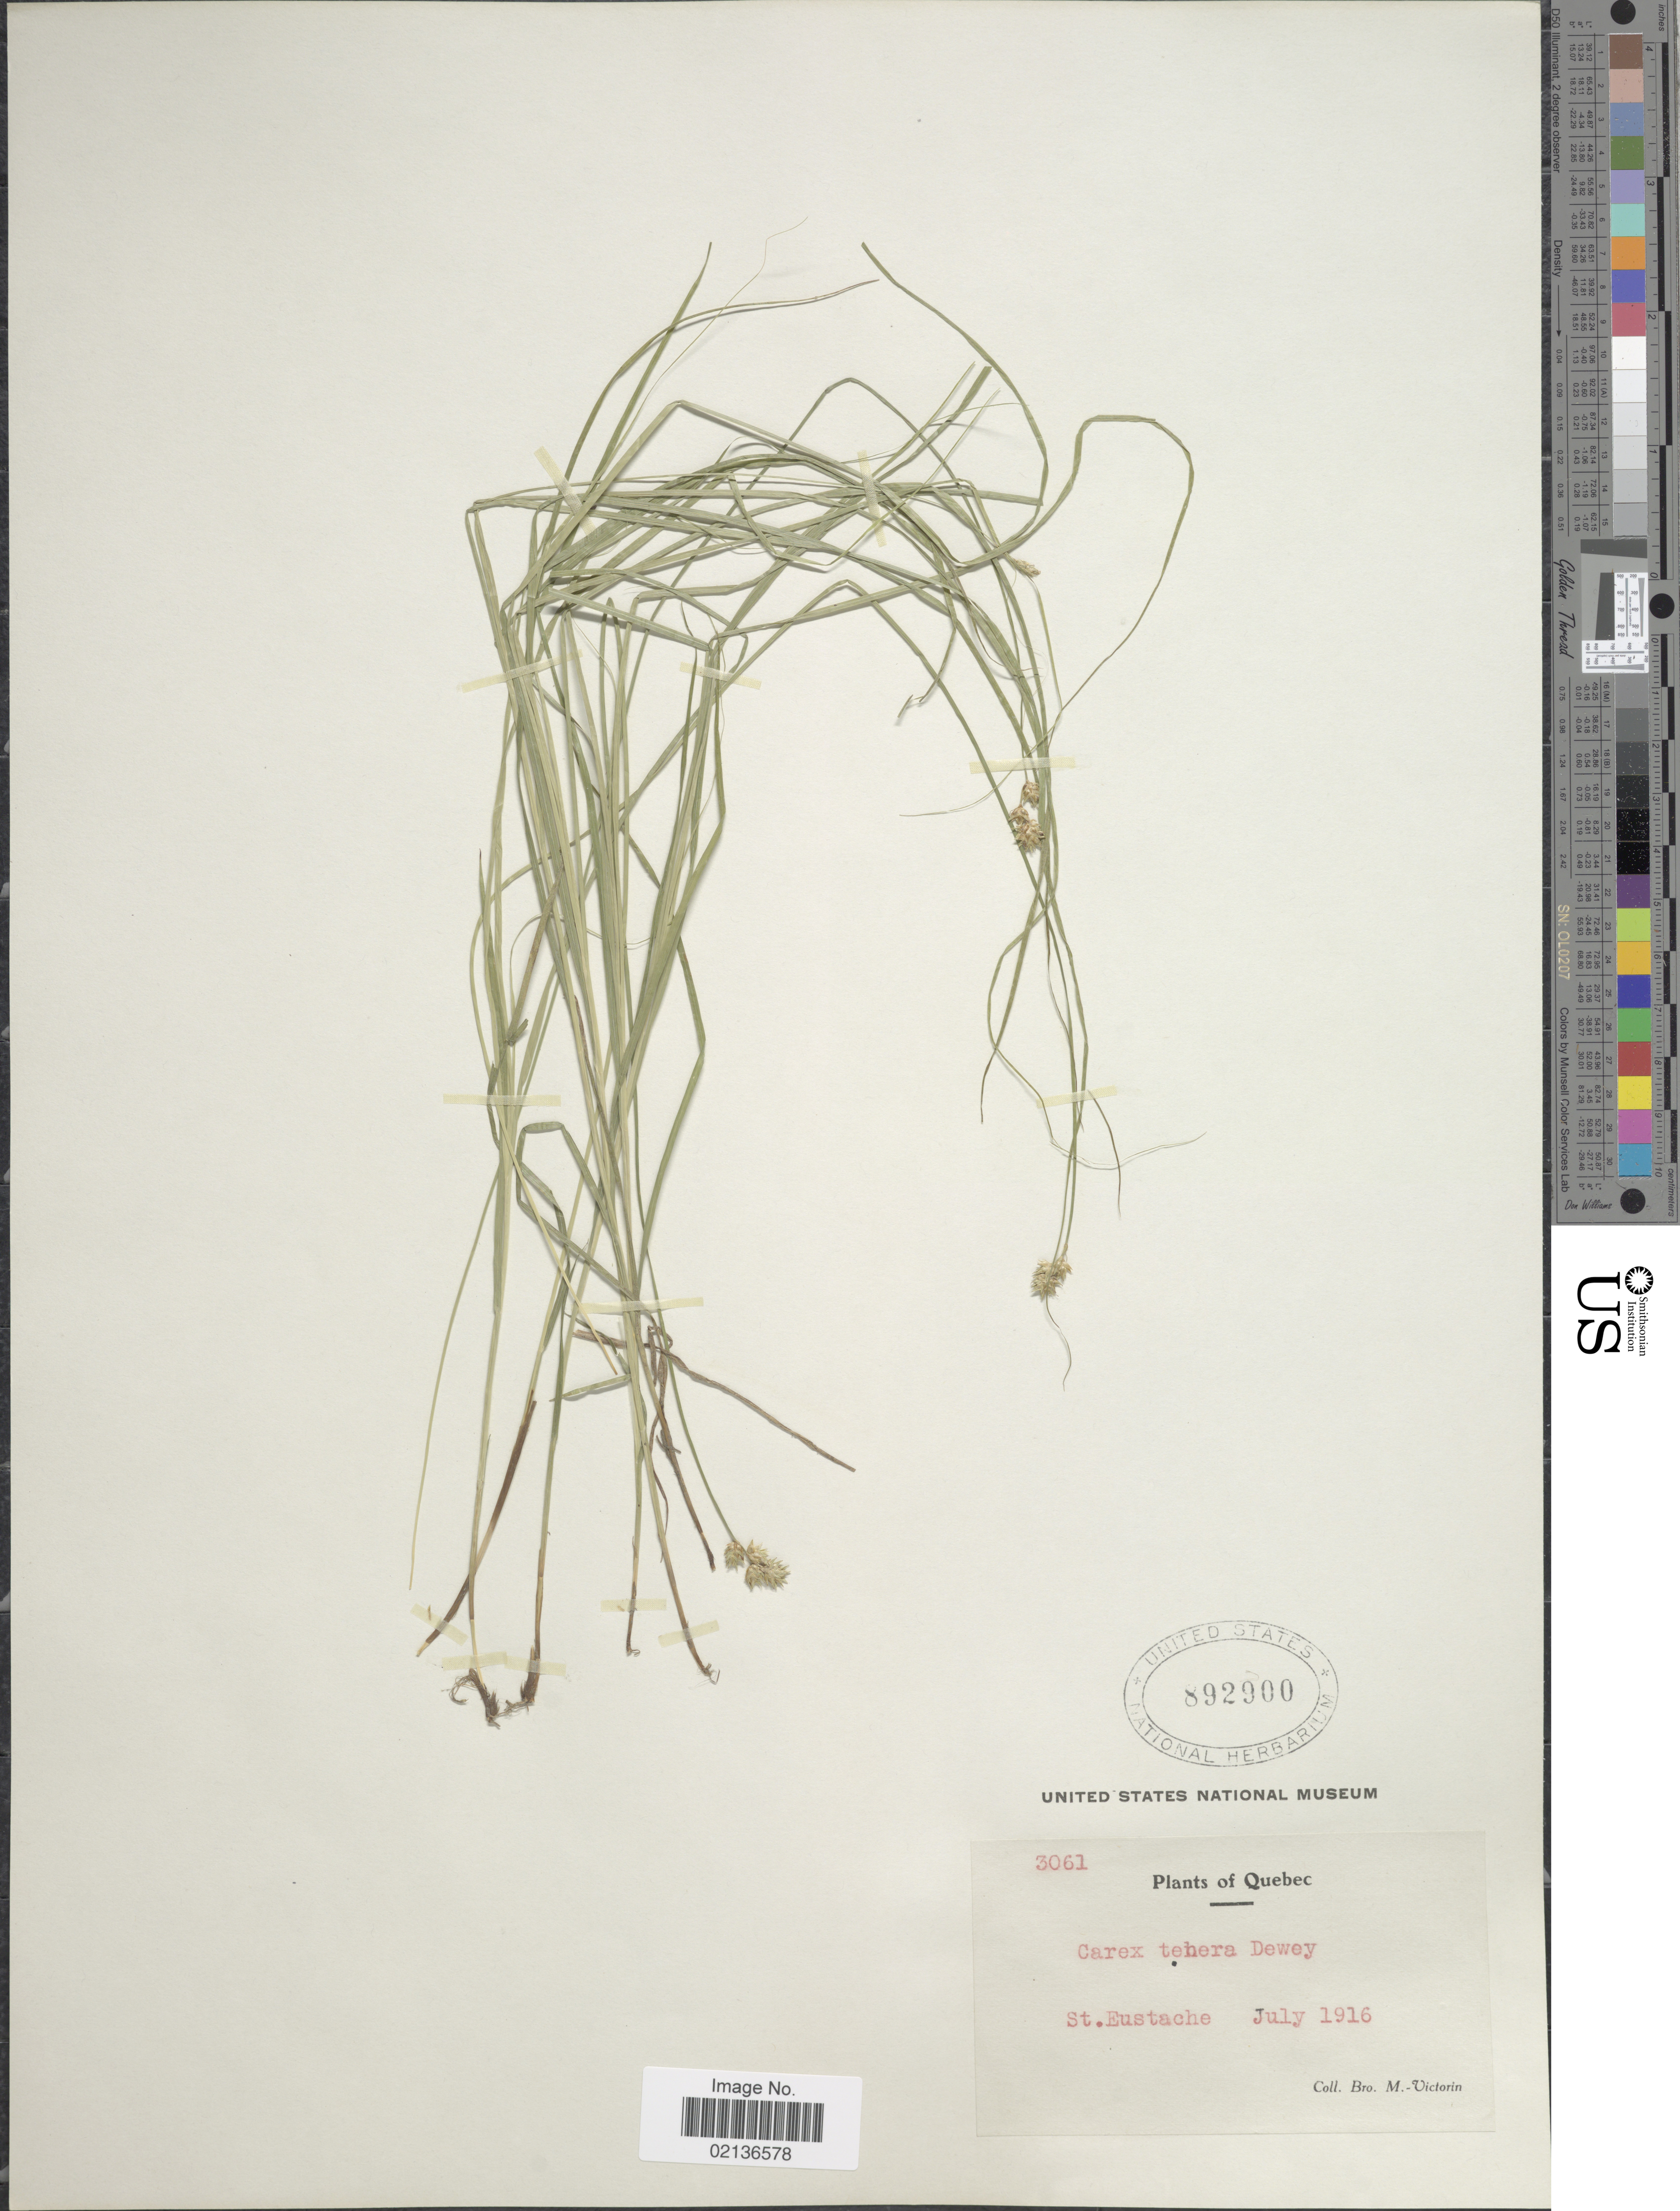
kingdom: Plantae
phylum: Tracheophyta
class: Liliopsida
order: Poales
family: Cyperaceae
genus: Carex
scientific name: Carex tenera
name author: Dewey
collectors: Fr. Marie-Victorin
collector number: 3061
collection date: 1916-07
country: Canada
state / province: Quebec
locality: St. Eustache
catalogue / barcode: US 892900